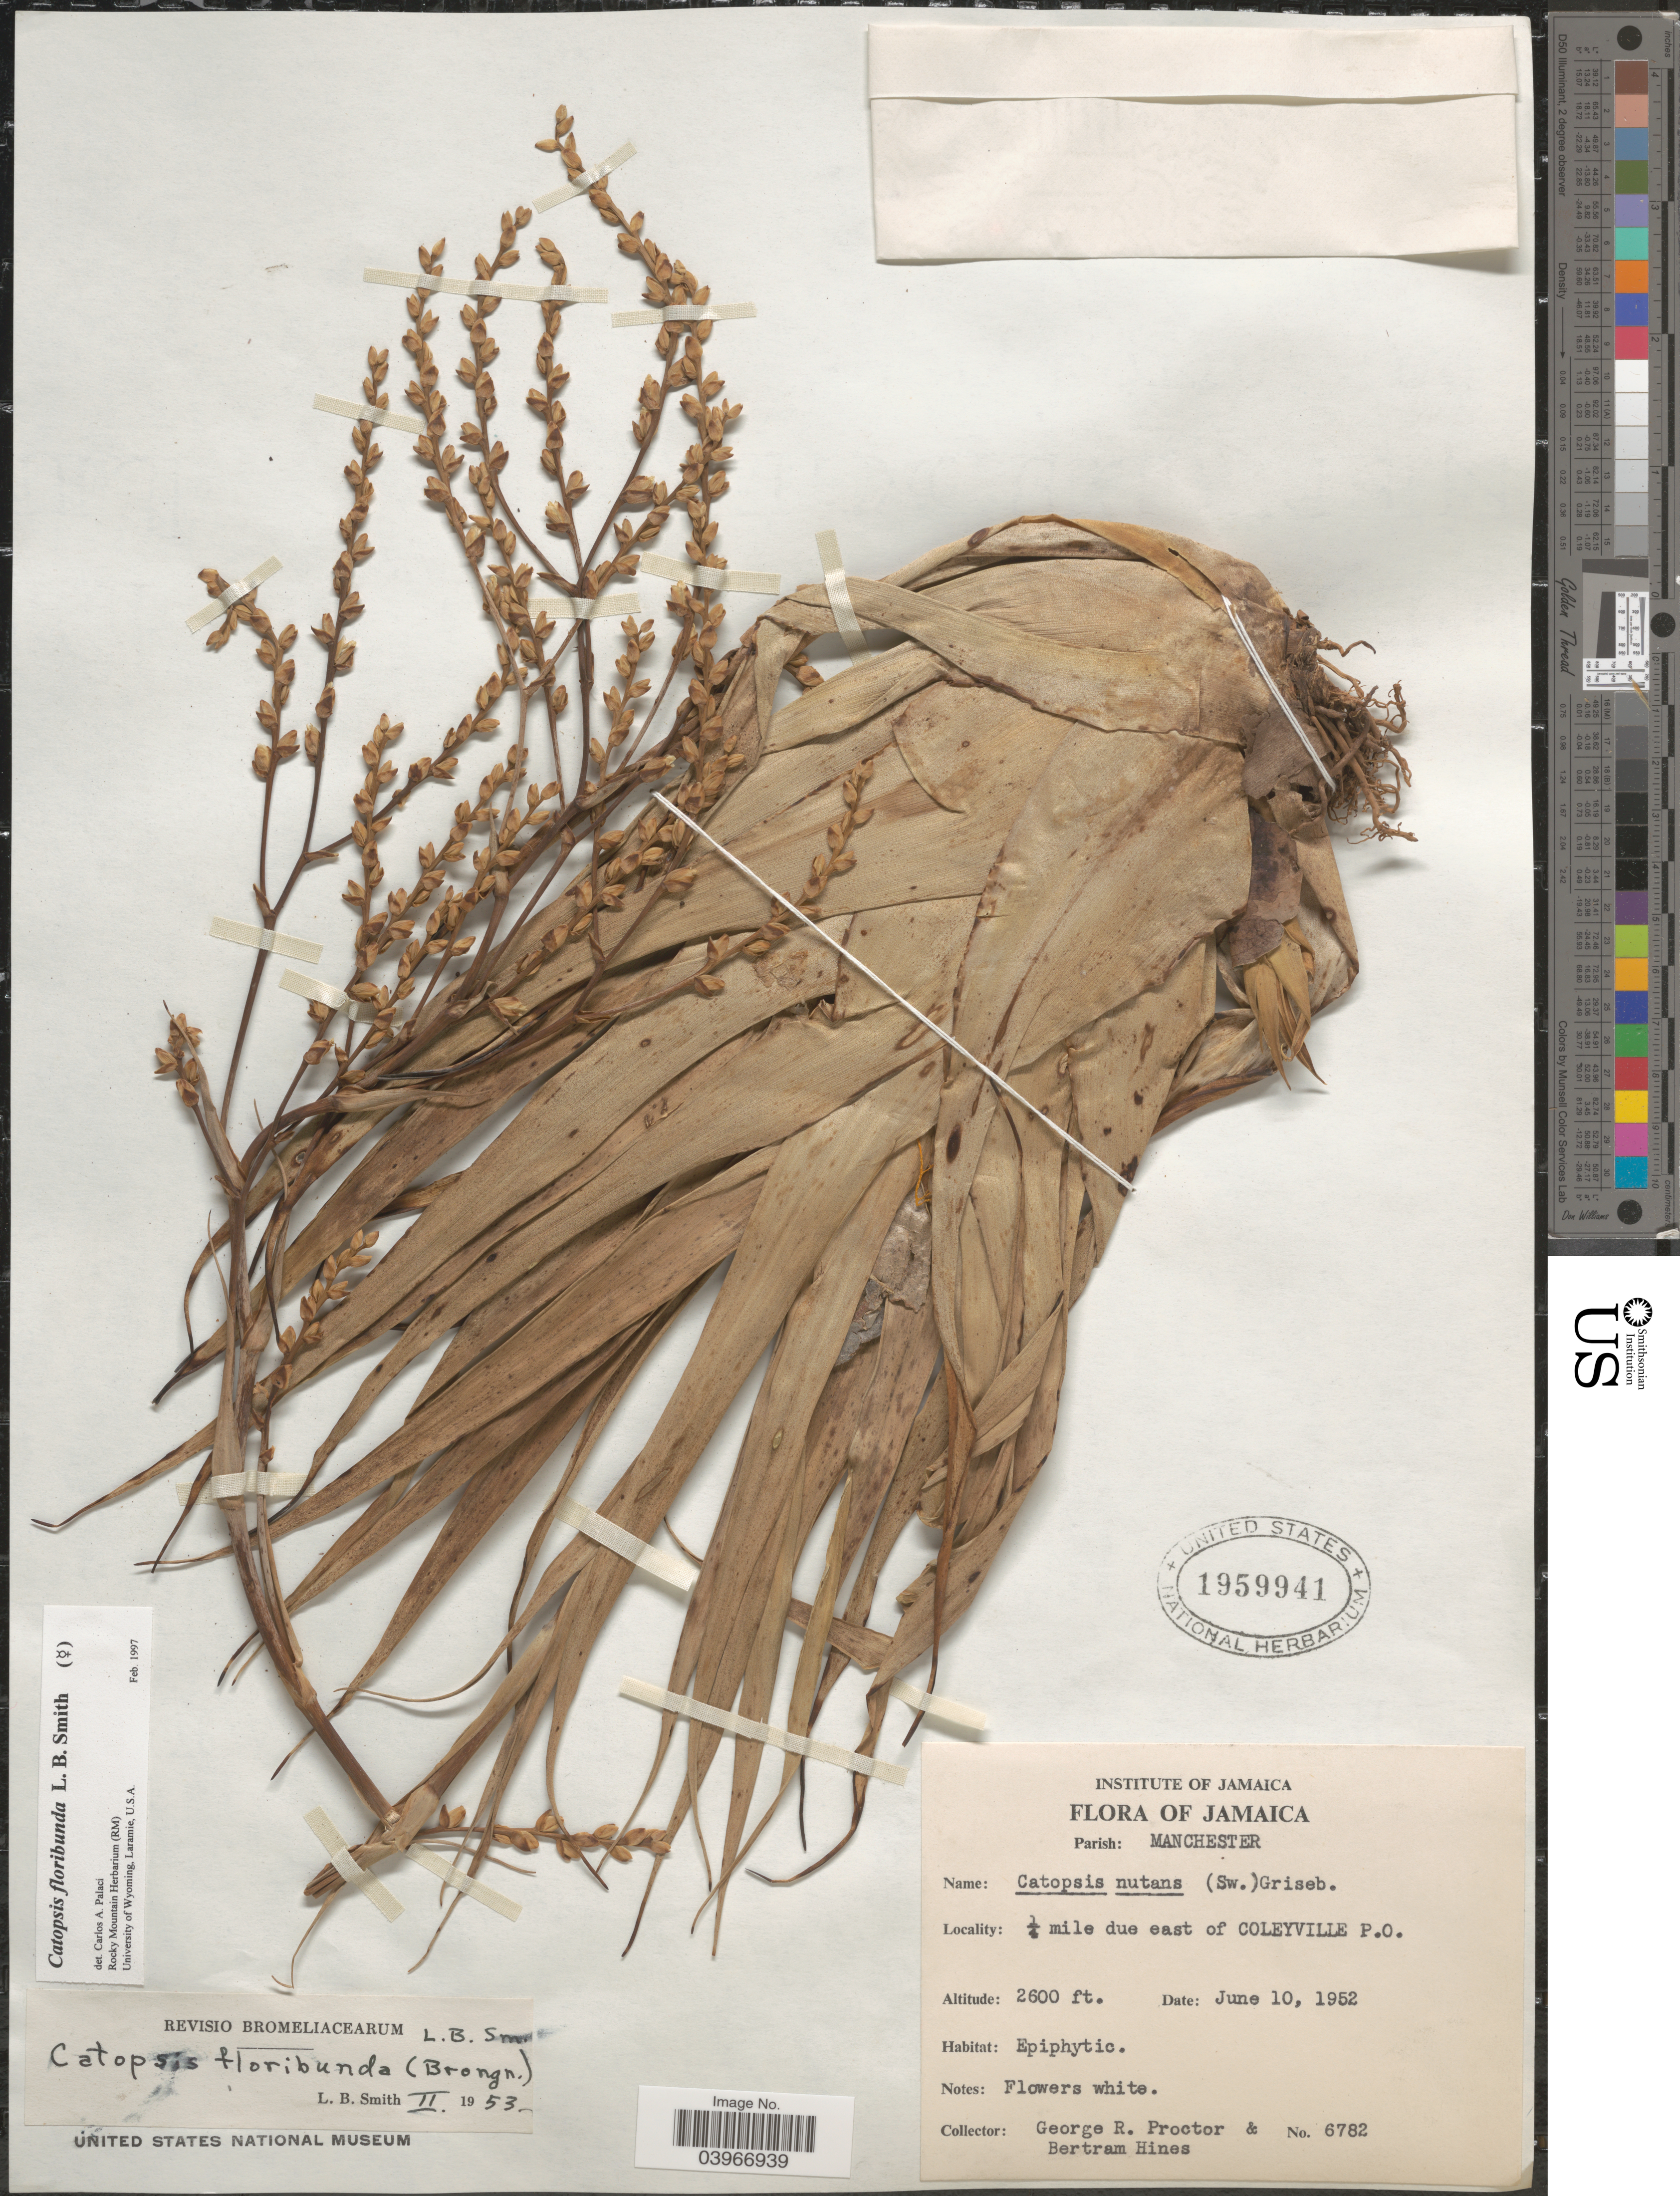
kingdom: Plantae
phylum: Tracheophyta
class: Liliopsida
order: Poales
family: Bromeliaceae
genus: Catopsis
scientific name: Catopsis floribunda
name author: L.B. Sm.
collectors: G. R. Proctor & B. Hines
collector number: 6782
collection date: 1952-06-10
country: Jamaica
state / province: Manchester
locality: Parish: Manchester. ¼ mile due east of Coleyville P.O.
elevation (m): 792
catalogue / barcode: US 1959941